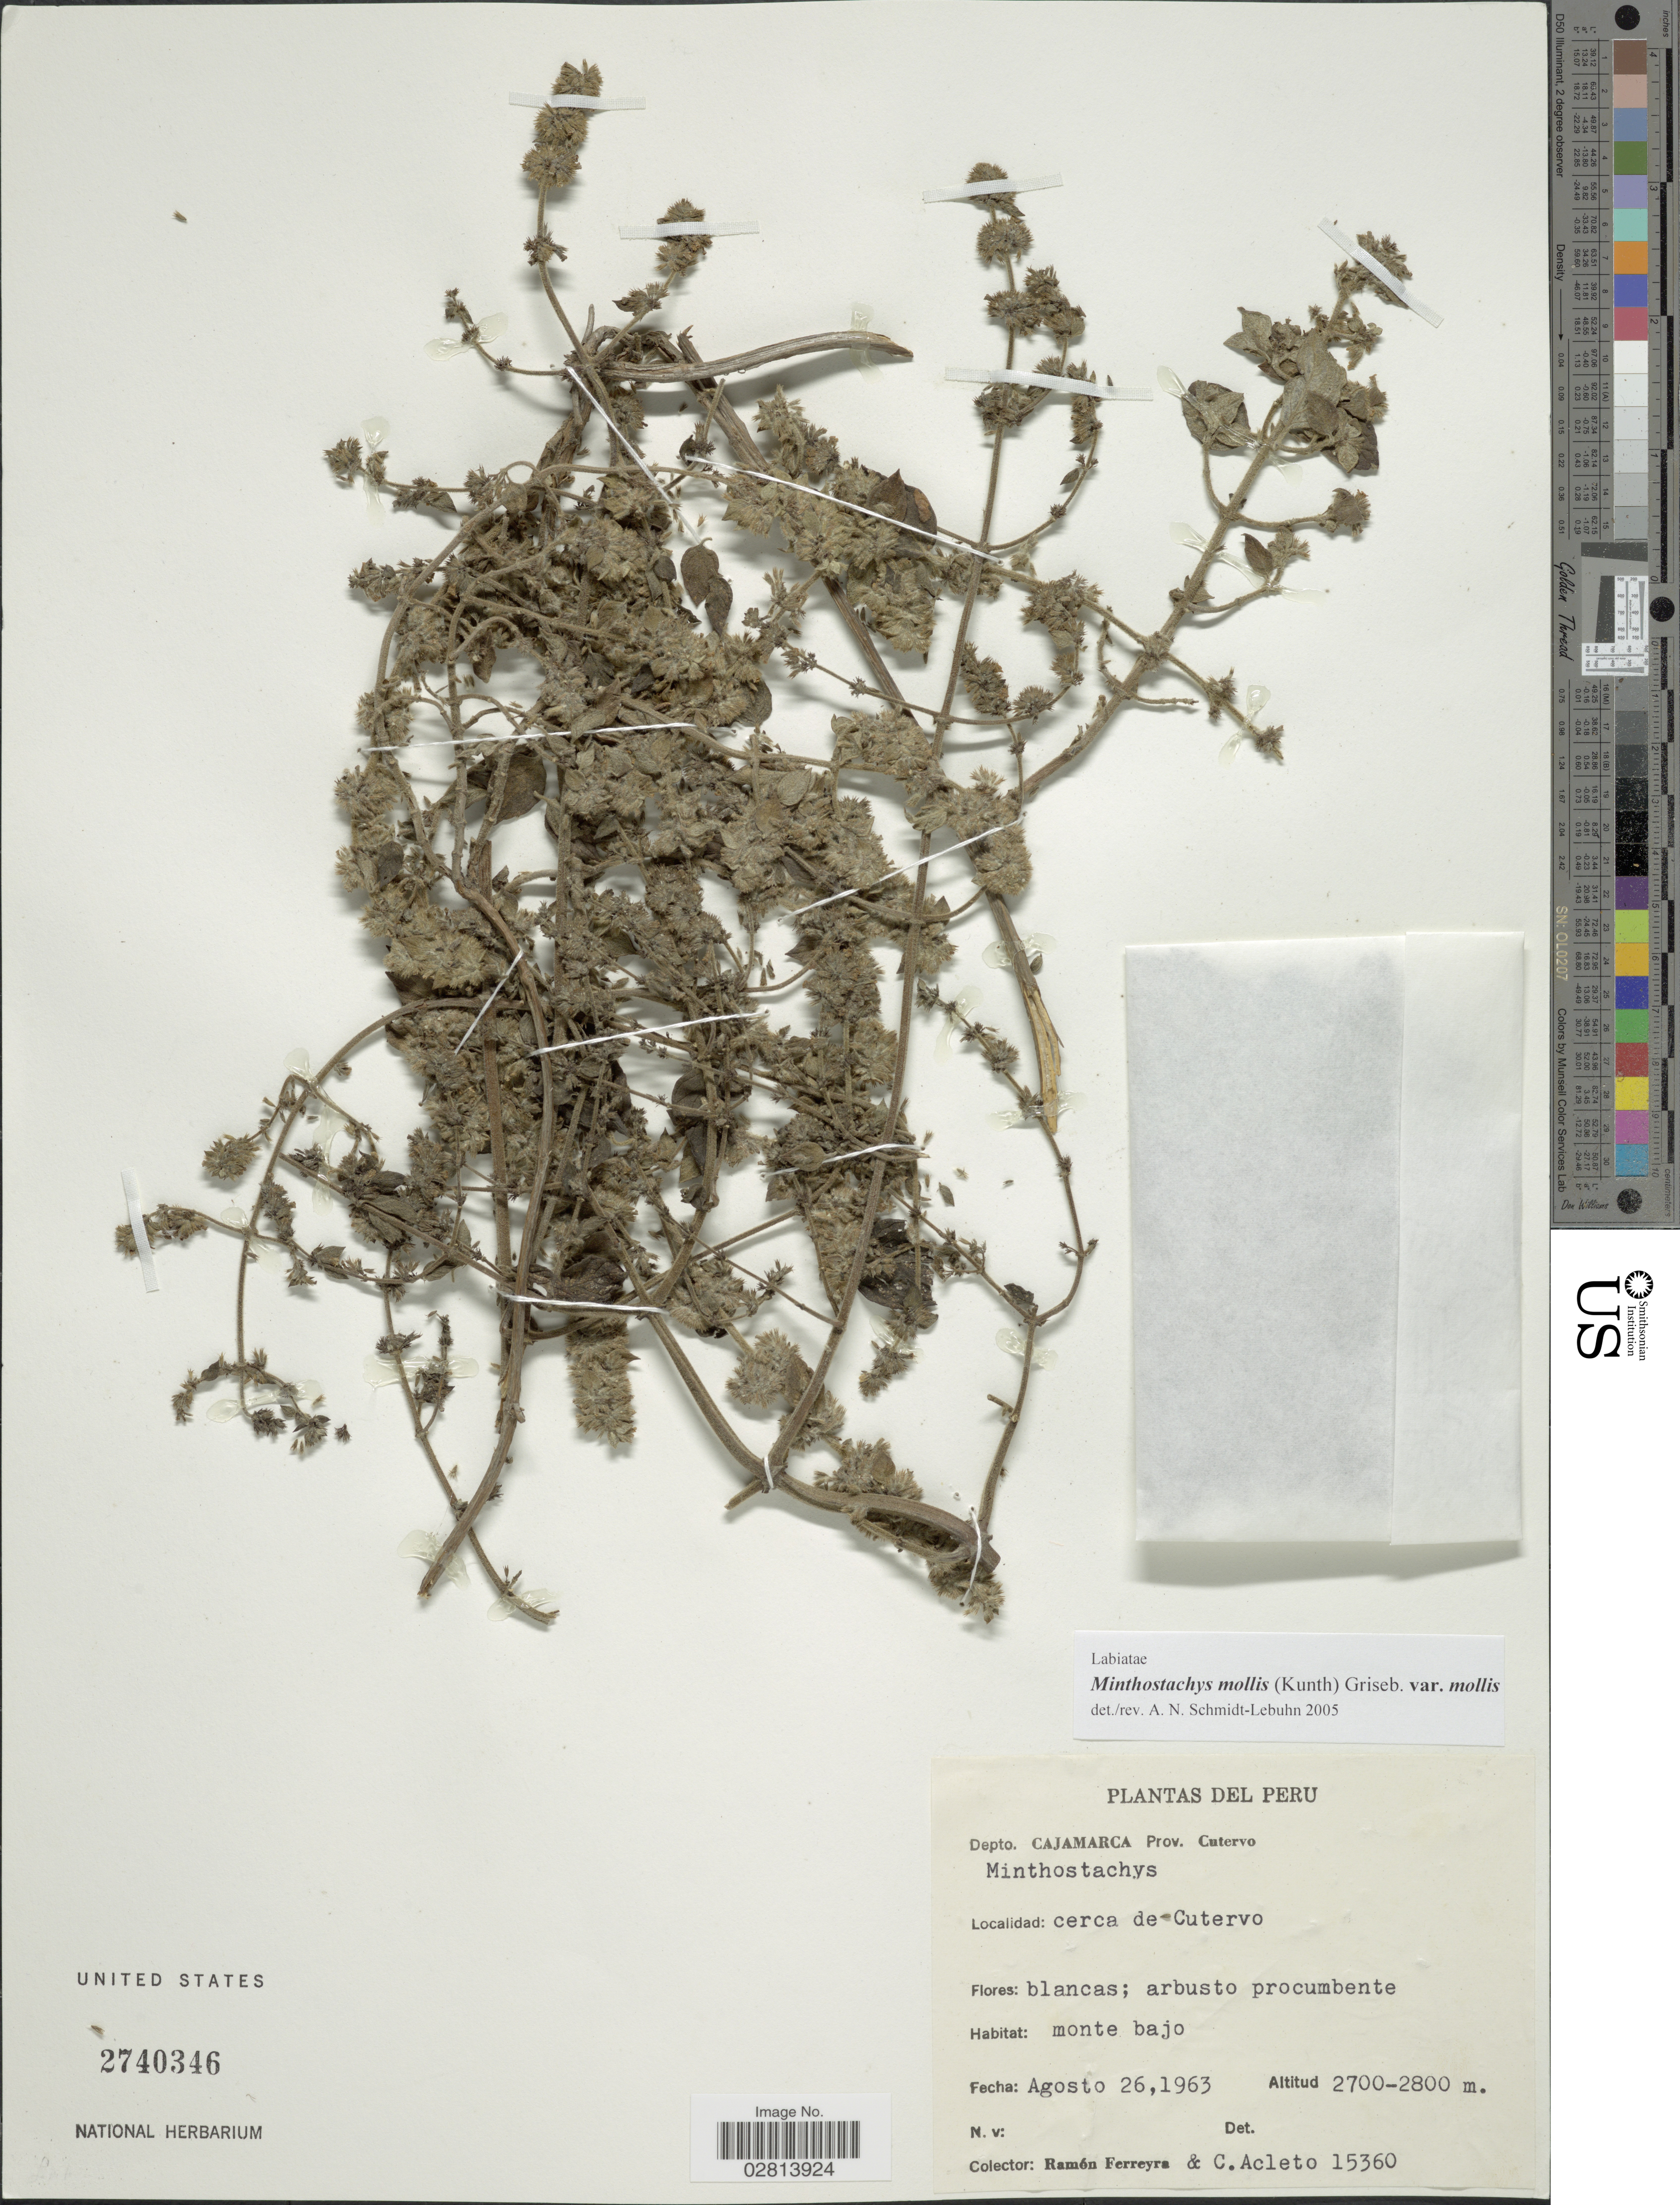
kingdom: Plantae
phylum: Tracheophyta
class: Magnoliopsida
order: Lamiales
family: Lamiaceae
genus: Minthostachys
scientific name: Minthostachys mollis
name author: (Kunth) Griseb.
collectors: R. A. Ferreyra & C. Acleto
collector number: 15360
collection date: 1963-08-26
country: Peru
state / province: Cajamarca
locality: Depto. Cajamarca, Prov. Cutervo, cerca de Cutervo.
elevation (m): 2700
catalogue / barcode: US 2740346